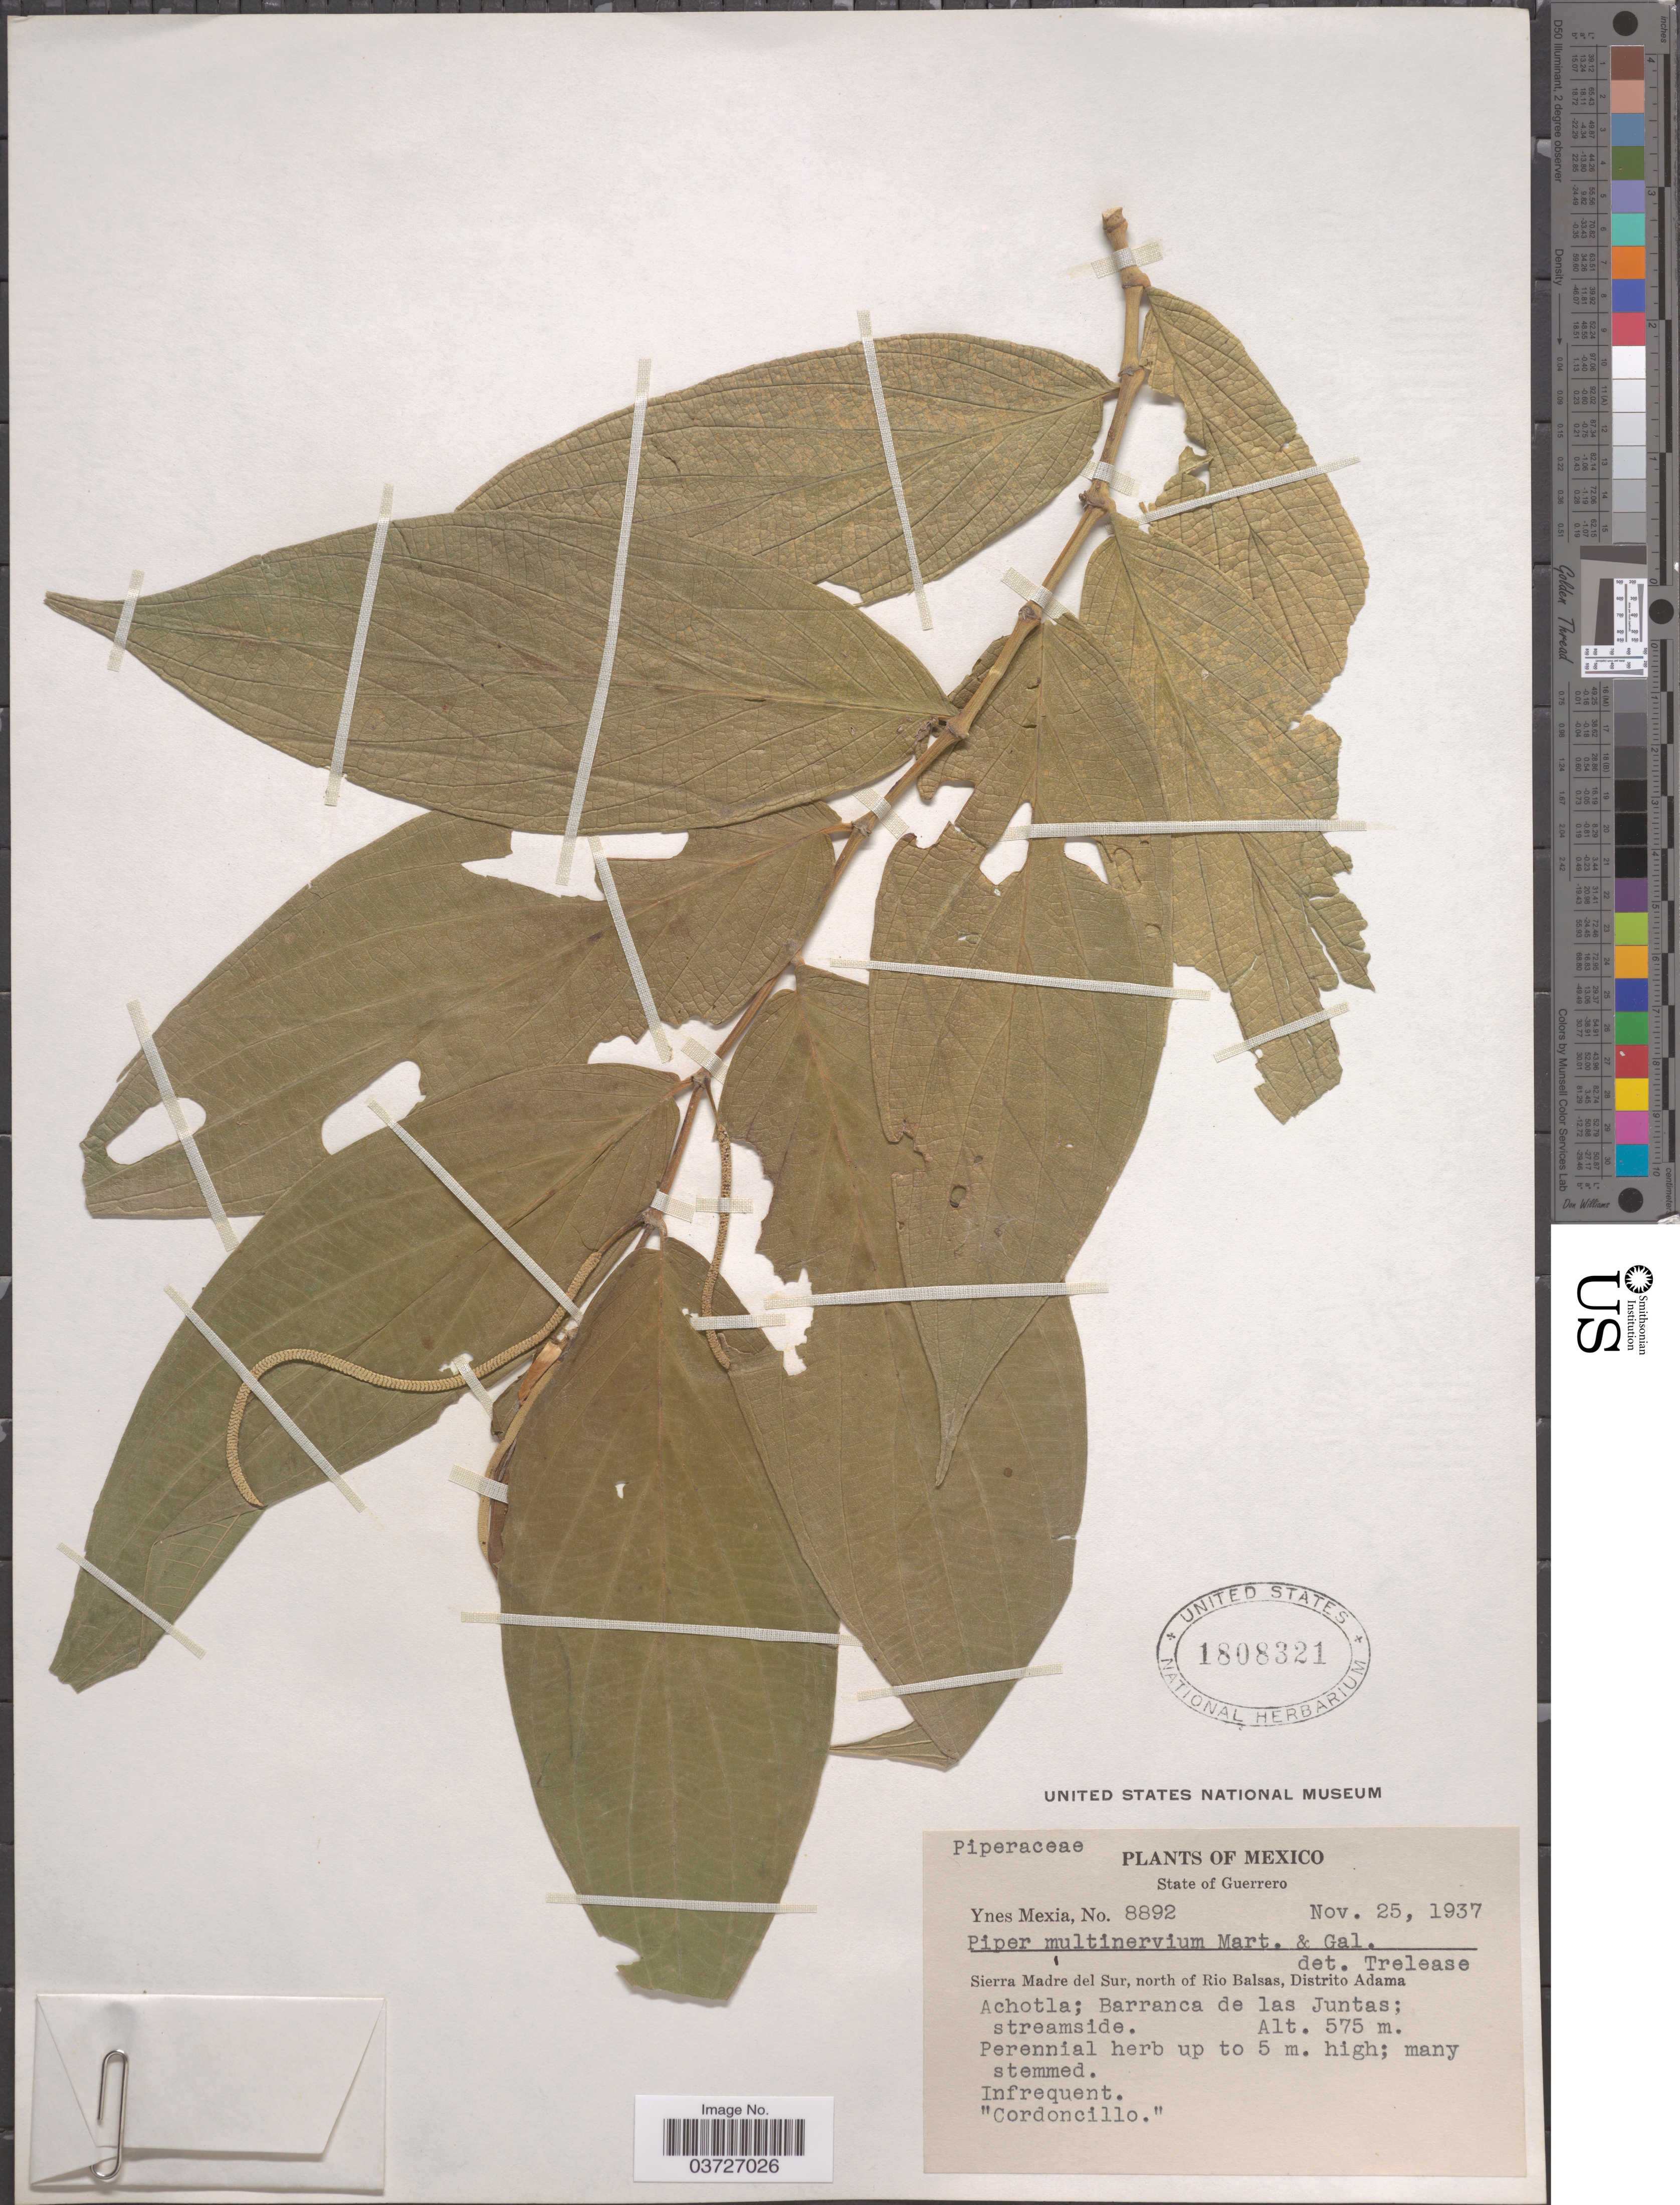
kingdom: Plantae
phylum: Tracheophyta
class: Magnoliopsida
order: Piperales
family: Piperaceae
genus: Piper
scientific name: Piper multinervium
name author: M. Martens & Galeotti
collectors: Y. Mexia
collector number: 8892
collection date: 1937-11-25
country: Mexico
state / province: Guerrero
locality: Sierra Madre del Sur, north of Rio Balsas, Distrito Adama. Achotla; Barranca de la Juntas.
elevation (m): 575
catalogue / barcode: US 1808321